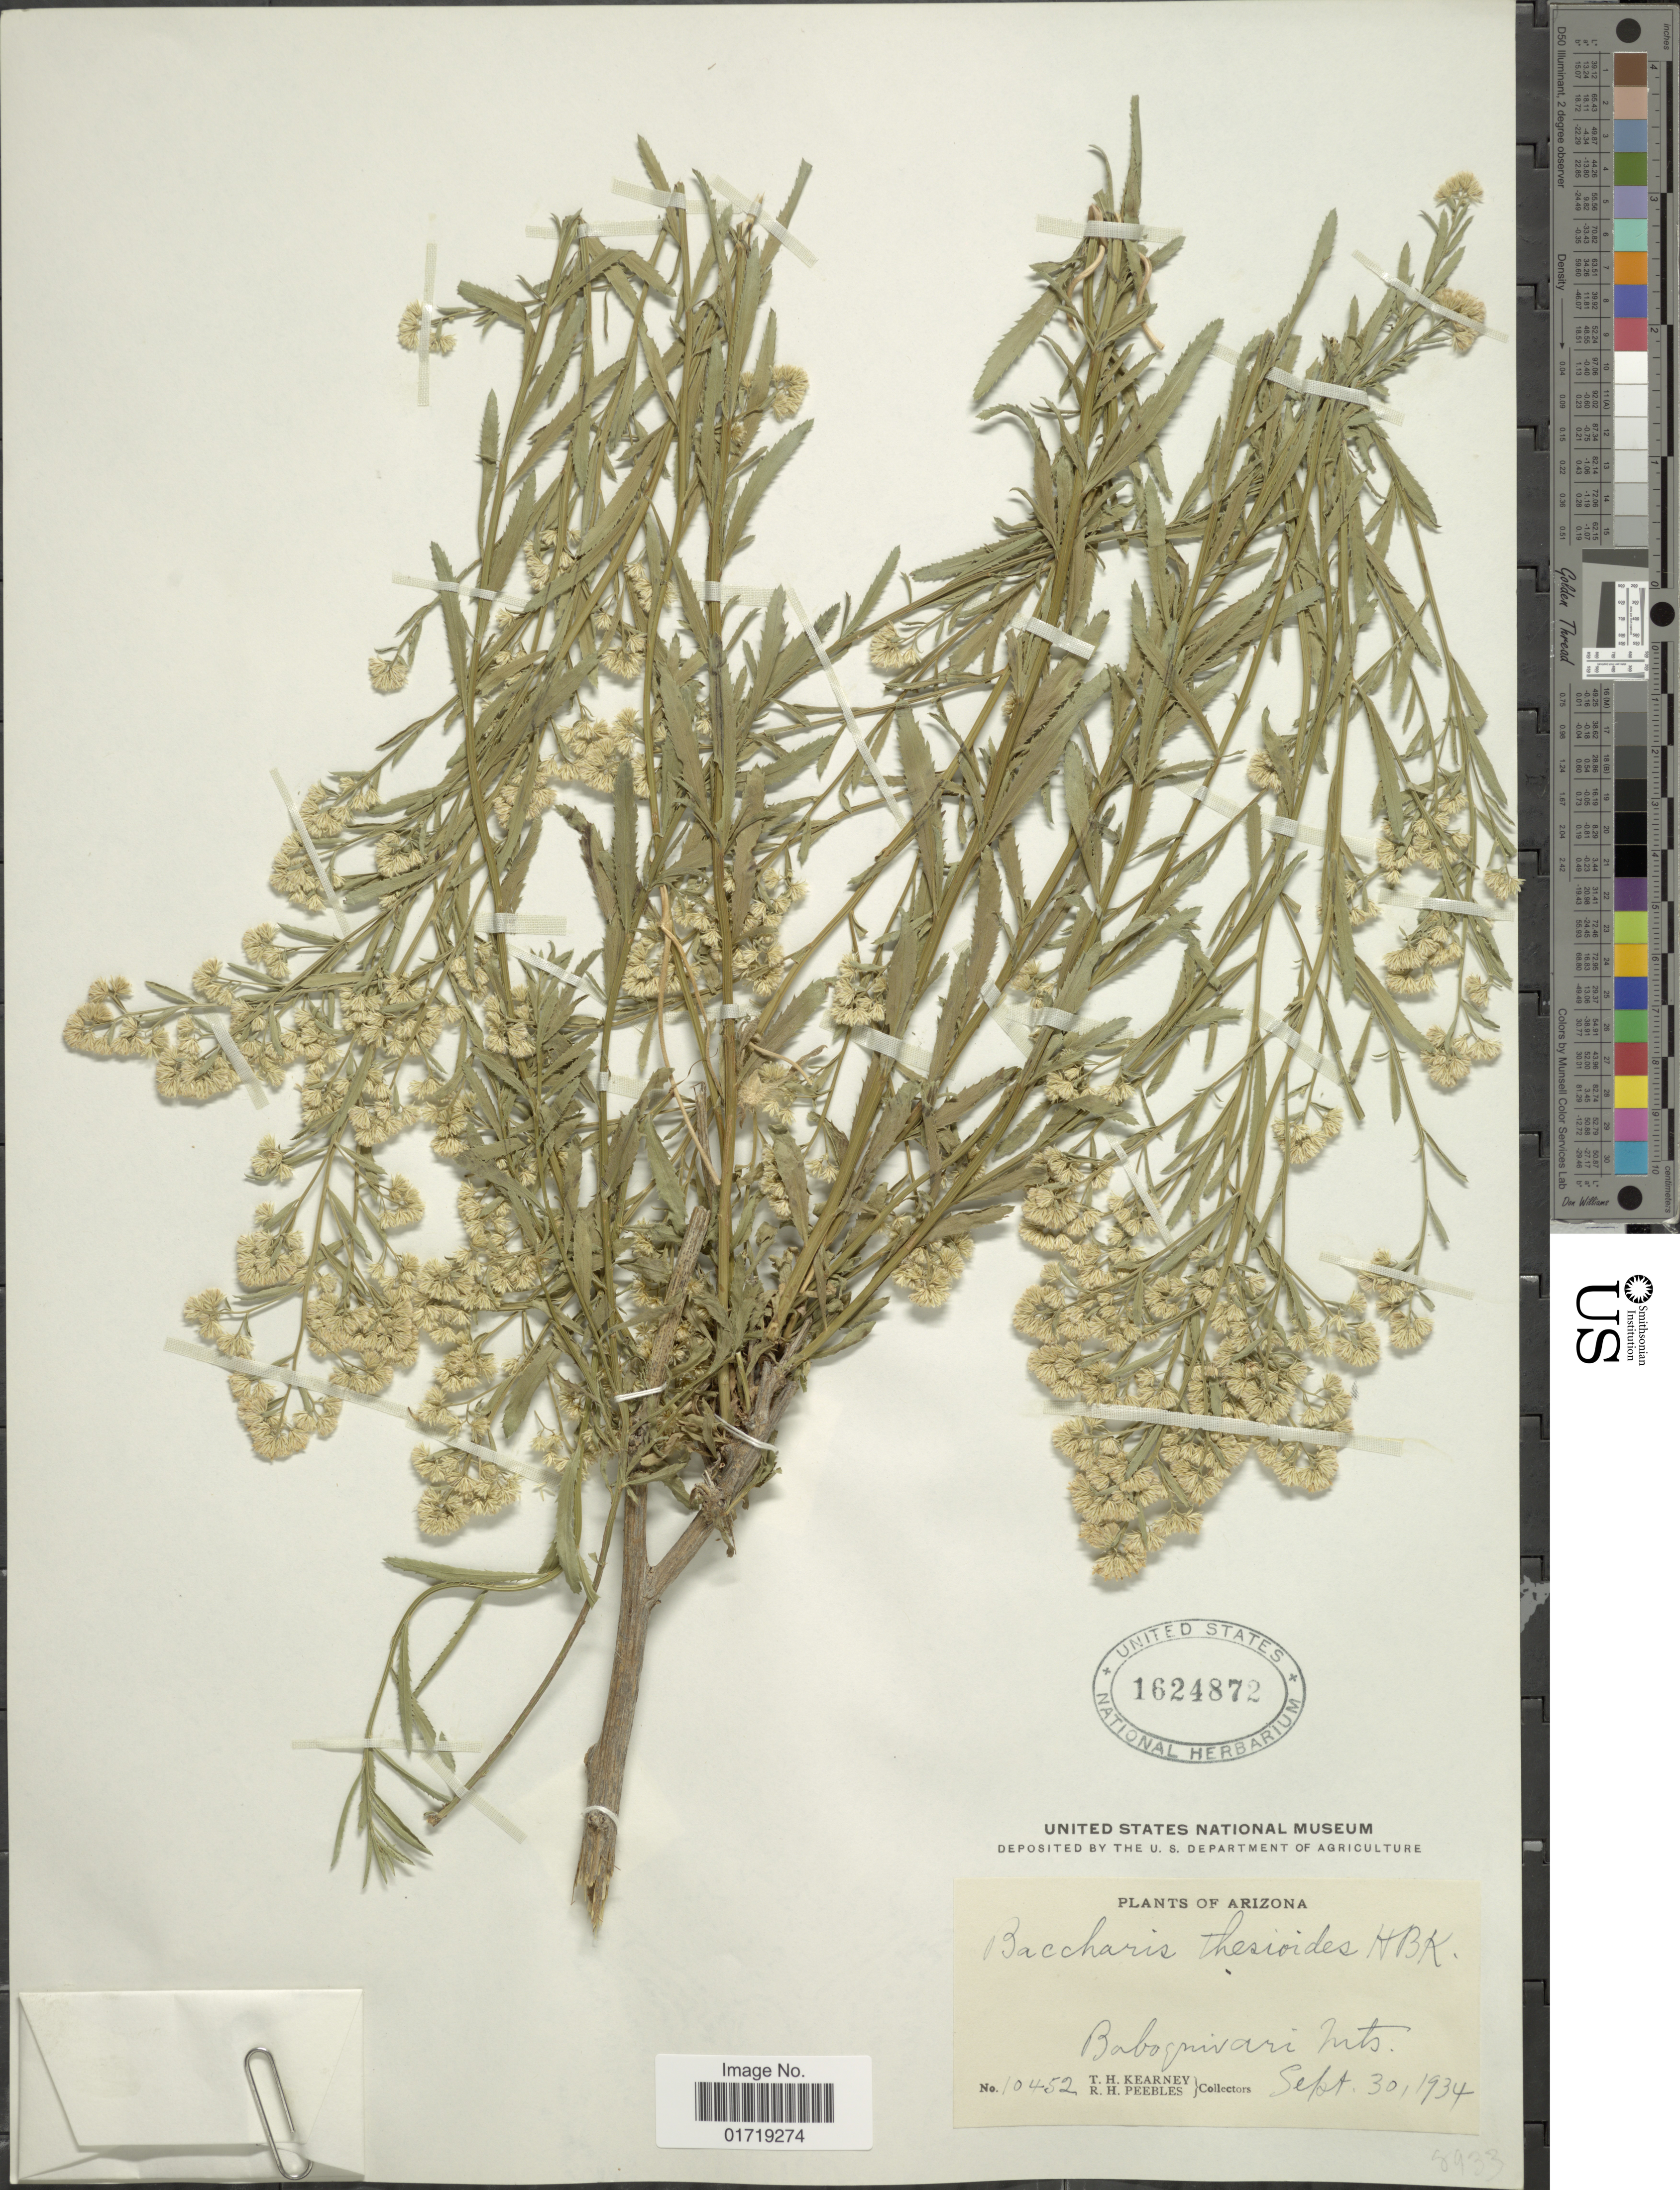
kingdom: Plantae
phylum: Tracheophyta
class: Magnoliopsida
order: Asterales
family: Asteraceae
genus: Baccharis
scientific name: Baccharis thesioides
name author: Kunth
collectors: T. H. Kearney & R. H. Peebles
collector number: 10452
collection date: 1934-09-30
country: United States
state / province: Arizona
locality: Baboquivari Mts.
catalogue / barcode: US 1624872